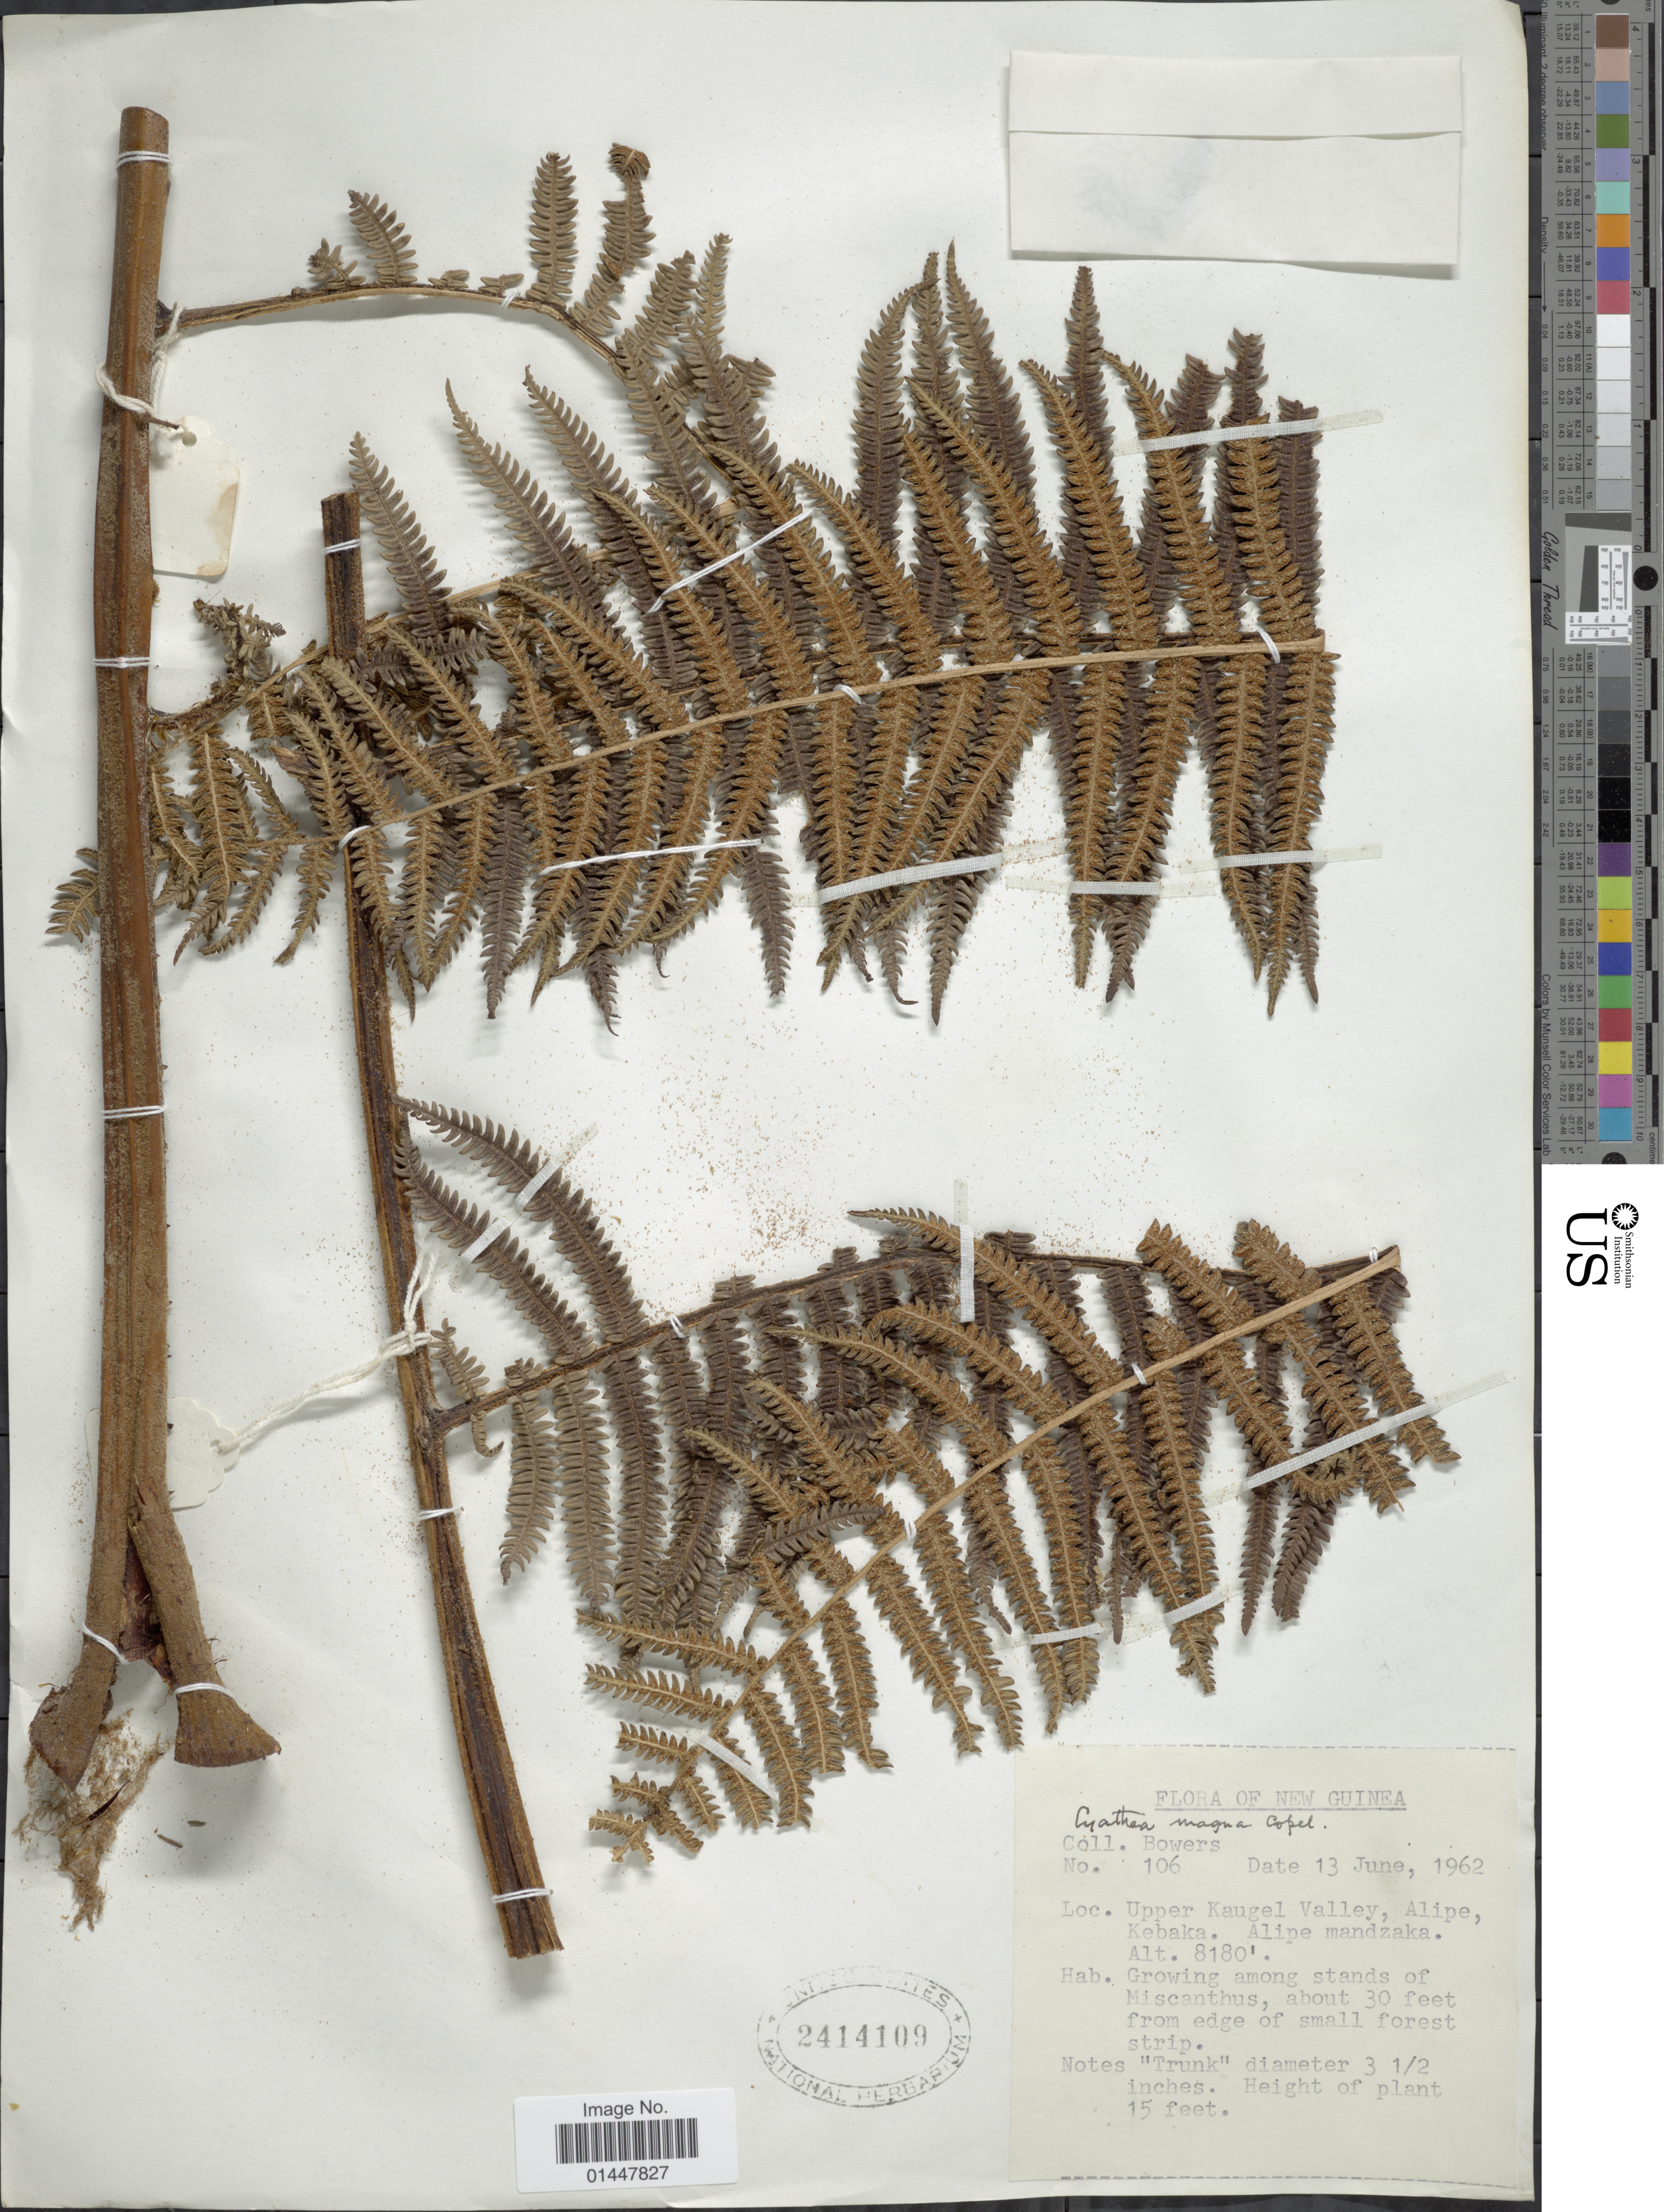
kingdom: Plantae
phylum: Tracheophyta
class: Polypodiopsida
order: Cyatheales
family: Cyatheaceae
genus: Sphaeropteris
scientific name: Sphaeropteris magna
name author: (Copel.) R.M. Tryon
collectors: -. Bowers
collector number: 106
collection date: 1962-06-13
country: Papua New Guinea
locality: Ne Guinea, Upper Kaugel Valley, Alipe, Kebaka, Alipe Mandzaka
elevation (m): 2493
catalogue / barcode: US 2414109